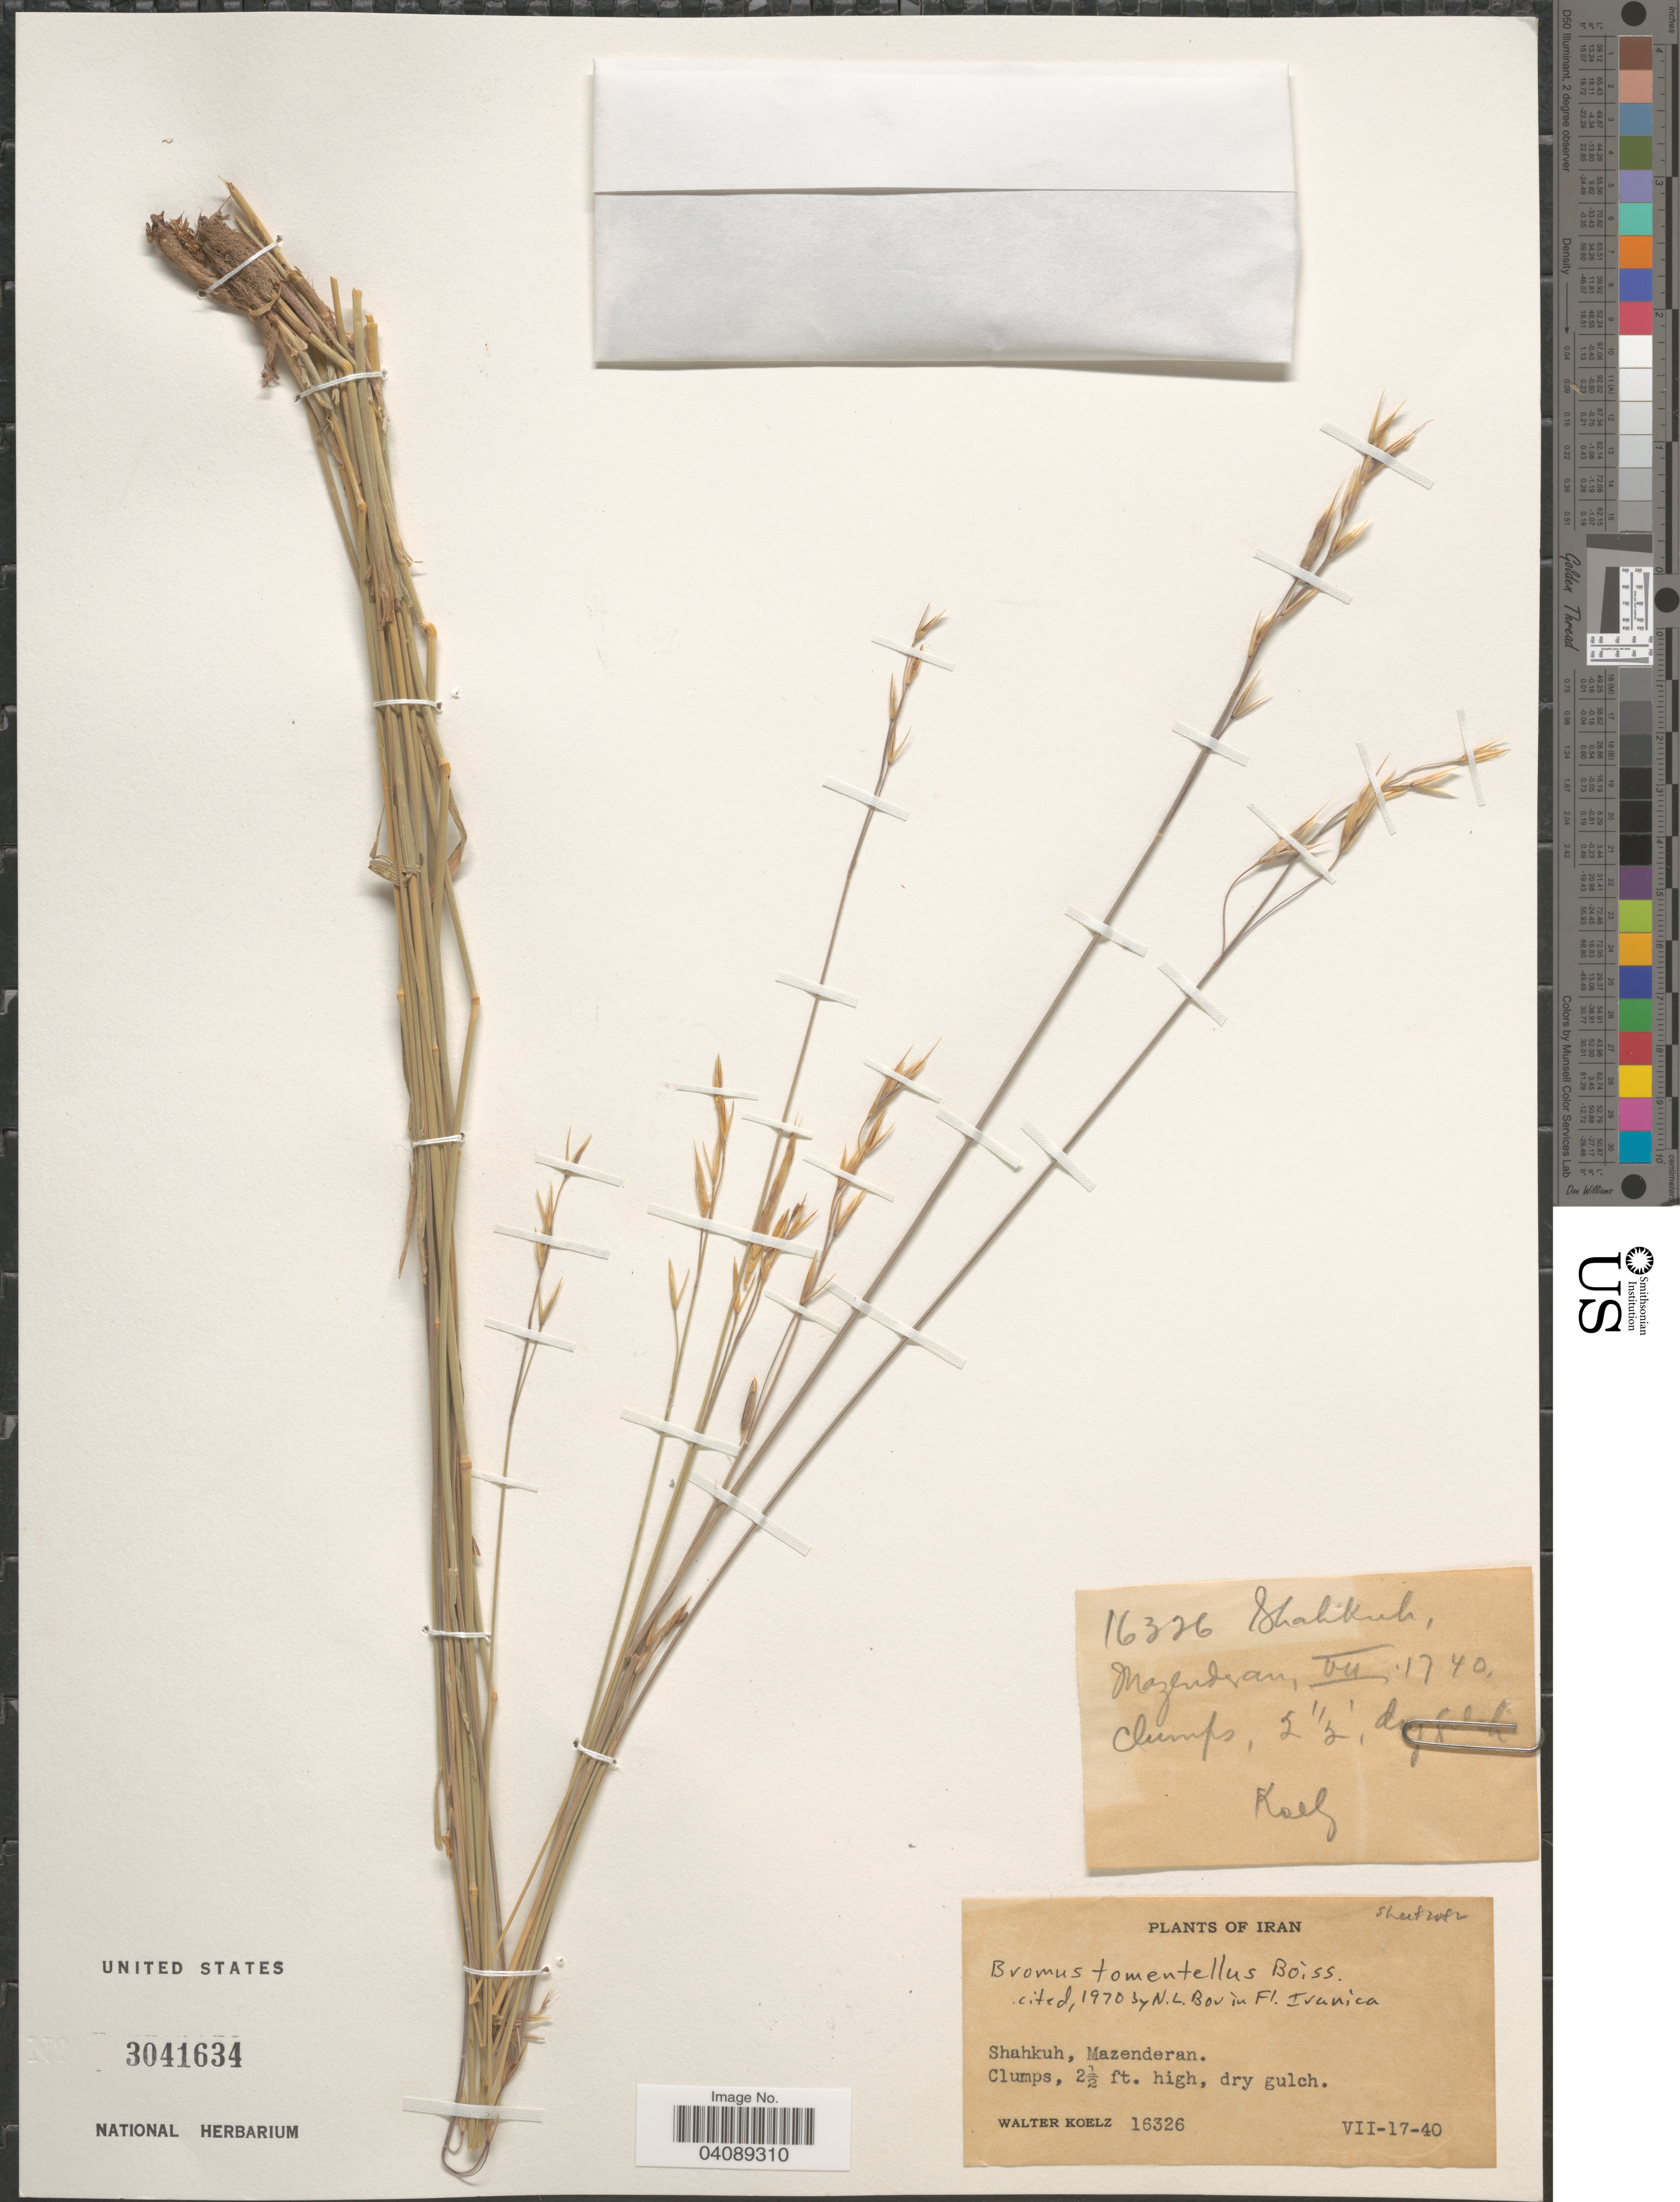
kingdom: Plantae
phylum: Tracheophyta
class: Liliopsida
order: Poales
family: Poaceae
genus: Bromus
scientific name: Bromus tomentellus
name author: Boiss.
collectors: W. N. Koelz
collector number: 16326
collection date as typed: Transcribed d/m/y: 17/7/40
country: Iran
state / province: Mazandaran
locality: Shahkuh, Mazenderan.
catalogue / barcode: US 3041634